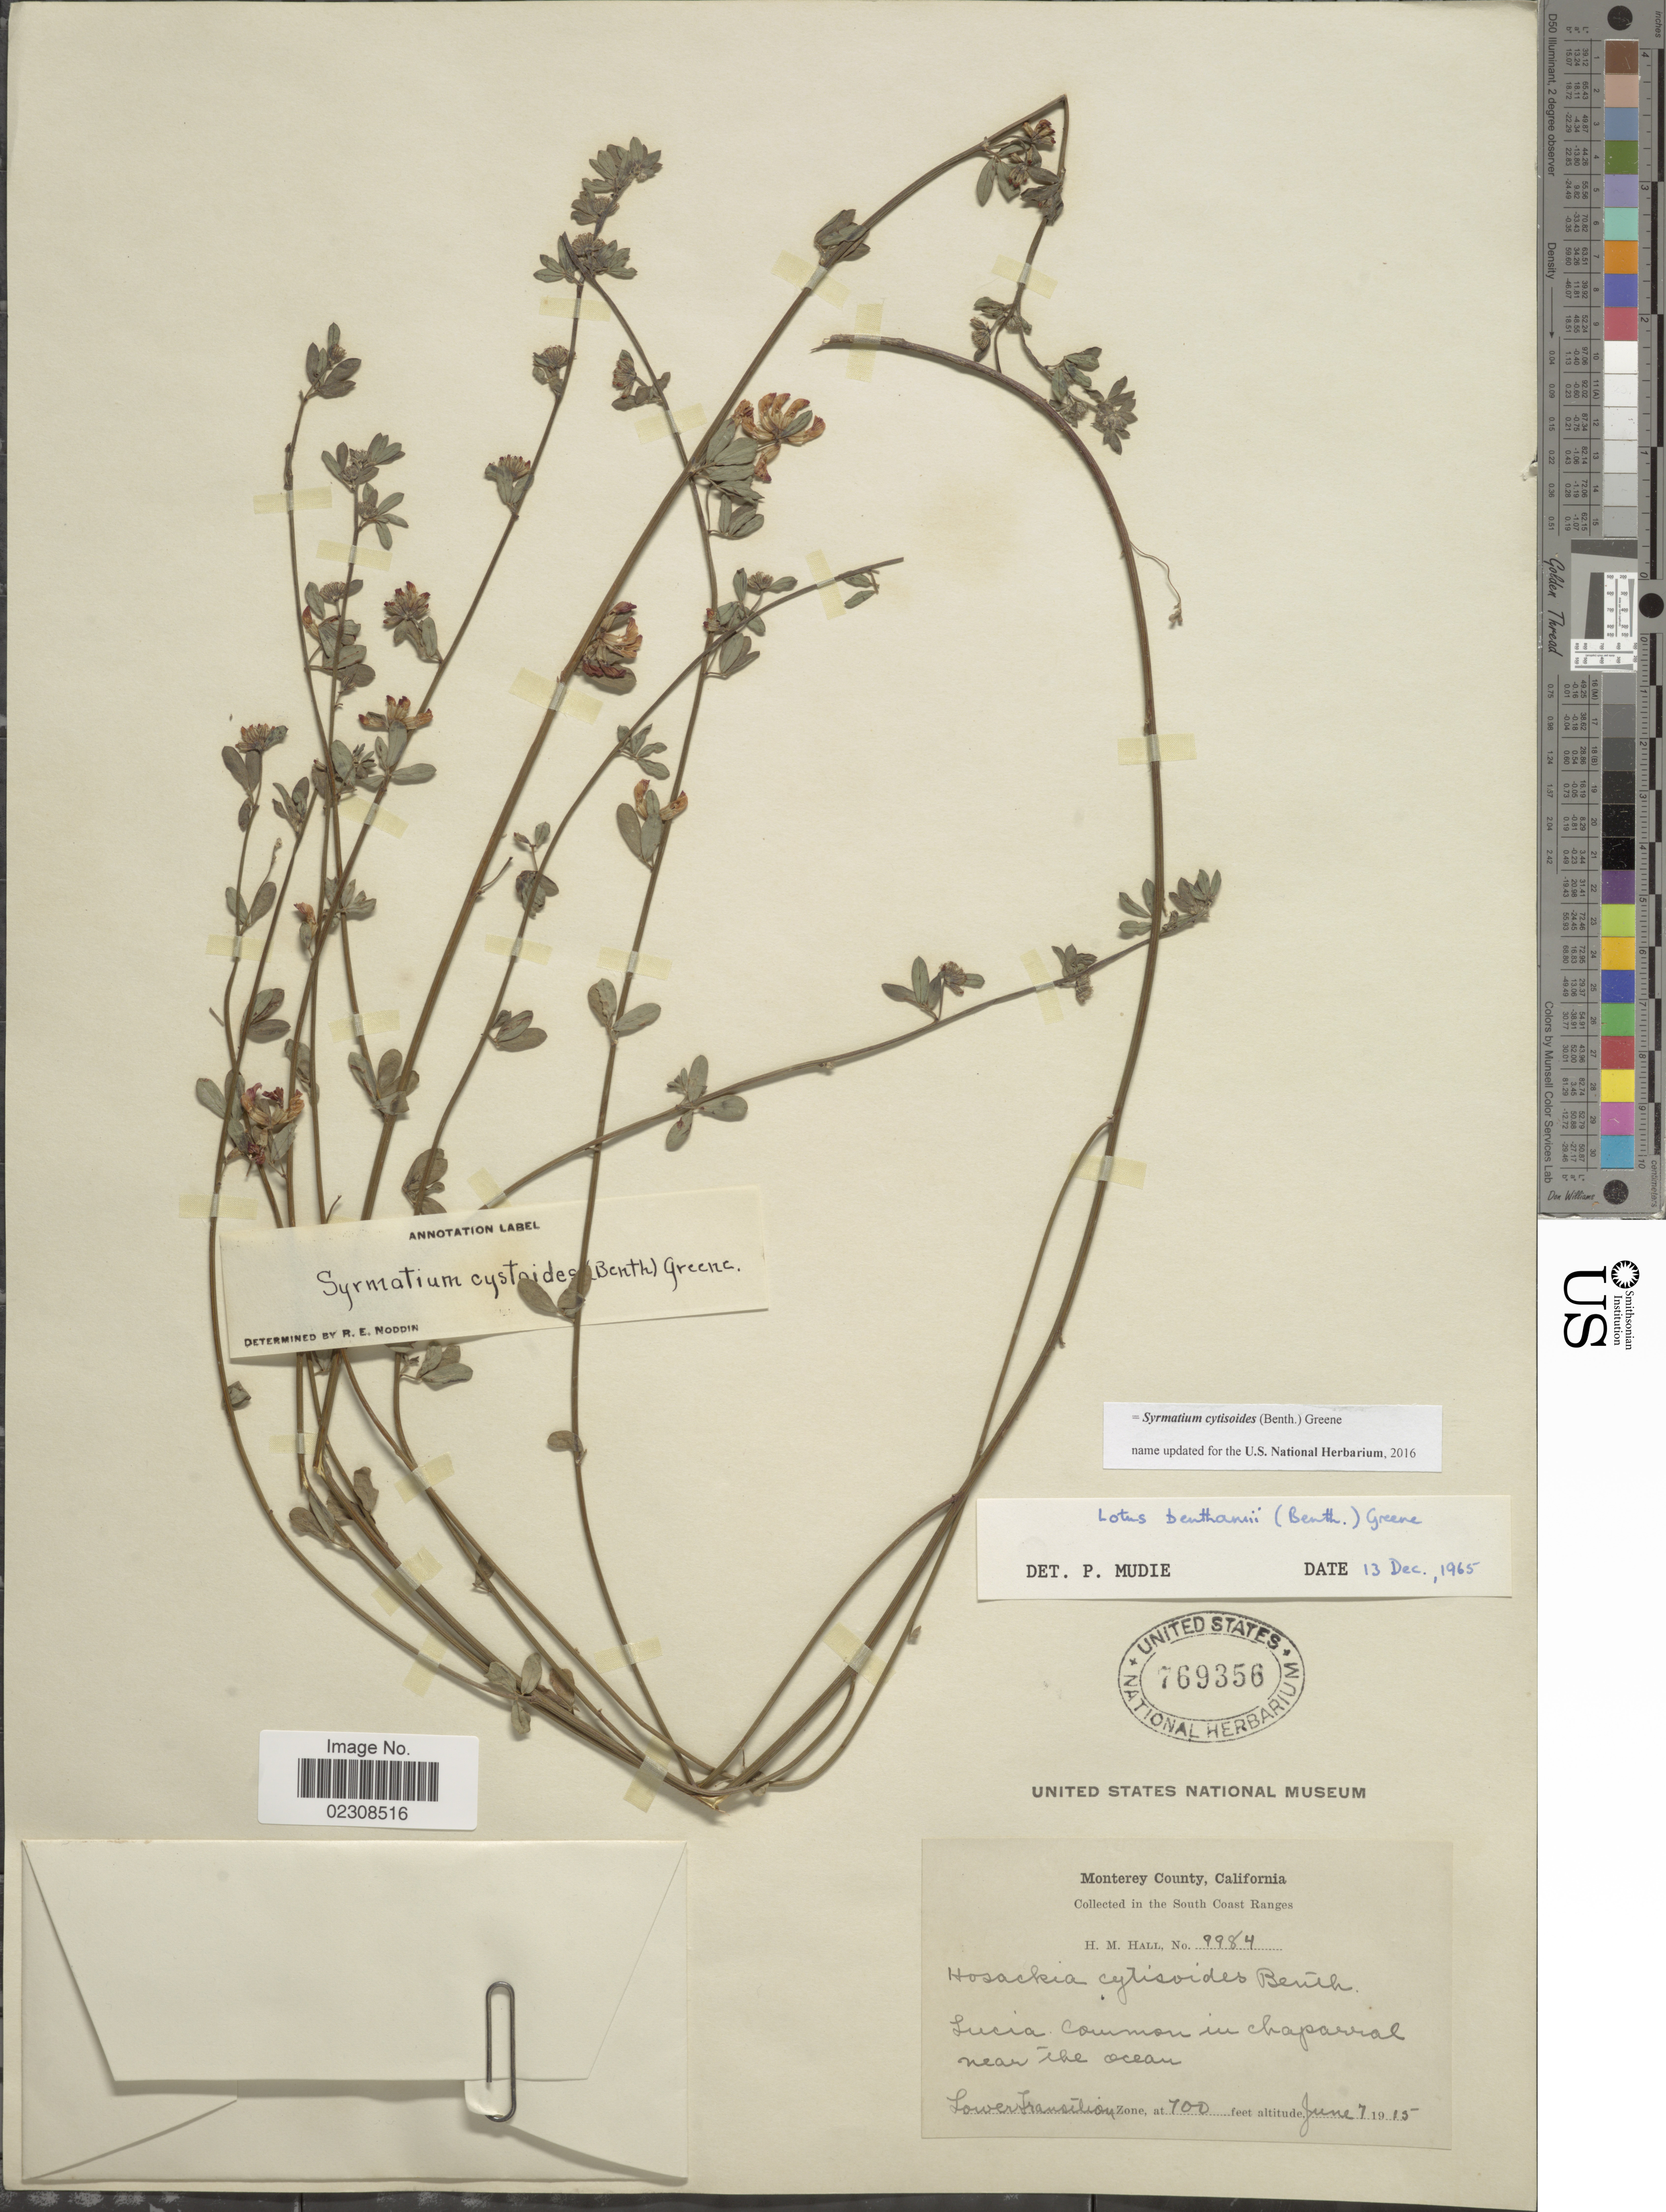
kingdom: Plantae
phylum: Tracheophyta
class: Magnoliopsida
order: Fabales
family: Fabaceae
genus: Syrmatium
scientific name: Syrmatium cytisoides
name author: (Benth.) Greene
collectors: H. M. Hall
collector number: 9984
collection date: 1915-06-07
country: United States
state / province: California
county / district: Monterey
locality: Monterey County, in the South Coast Ranges, Lucia, Common in chaparral near the ocean, Lower Transition Zone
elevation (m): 213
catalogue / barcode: US 769356